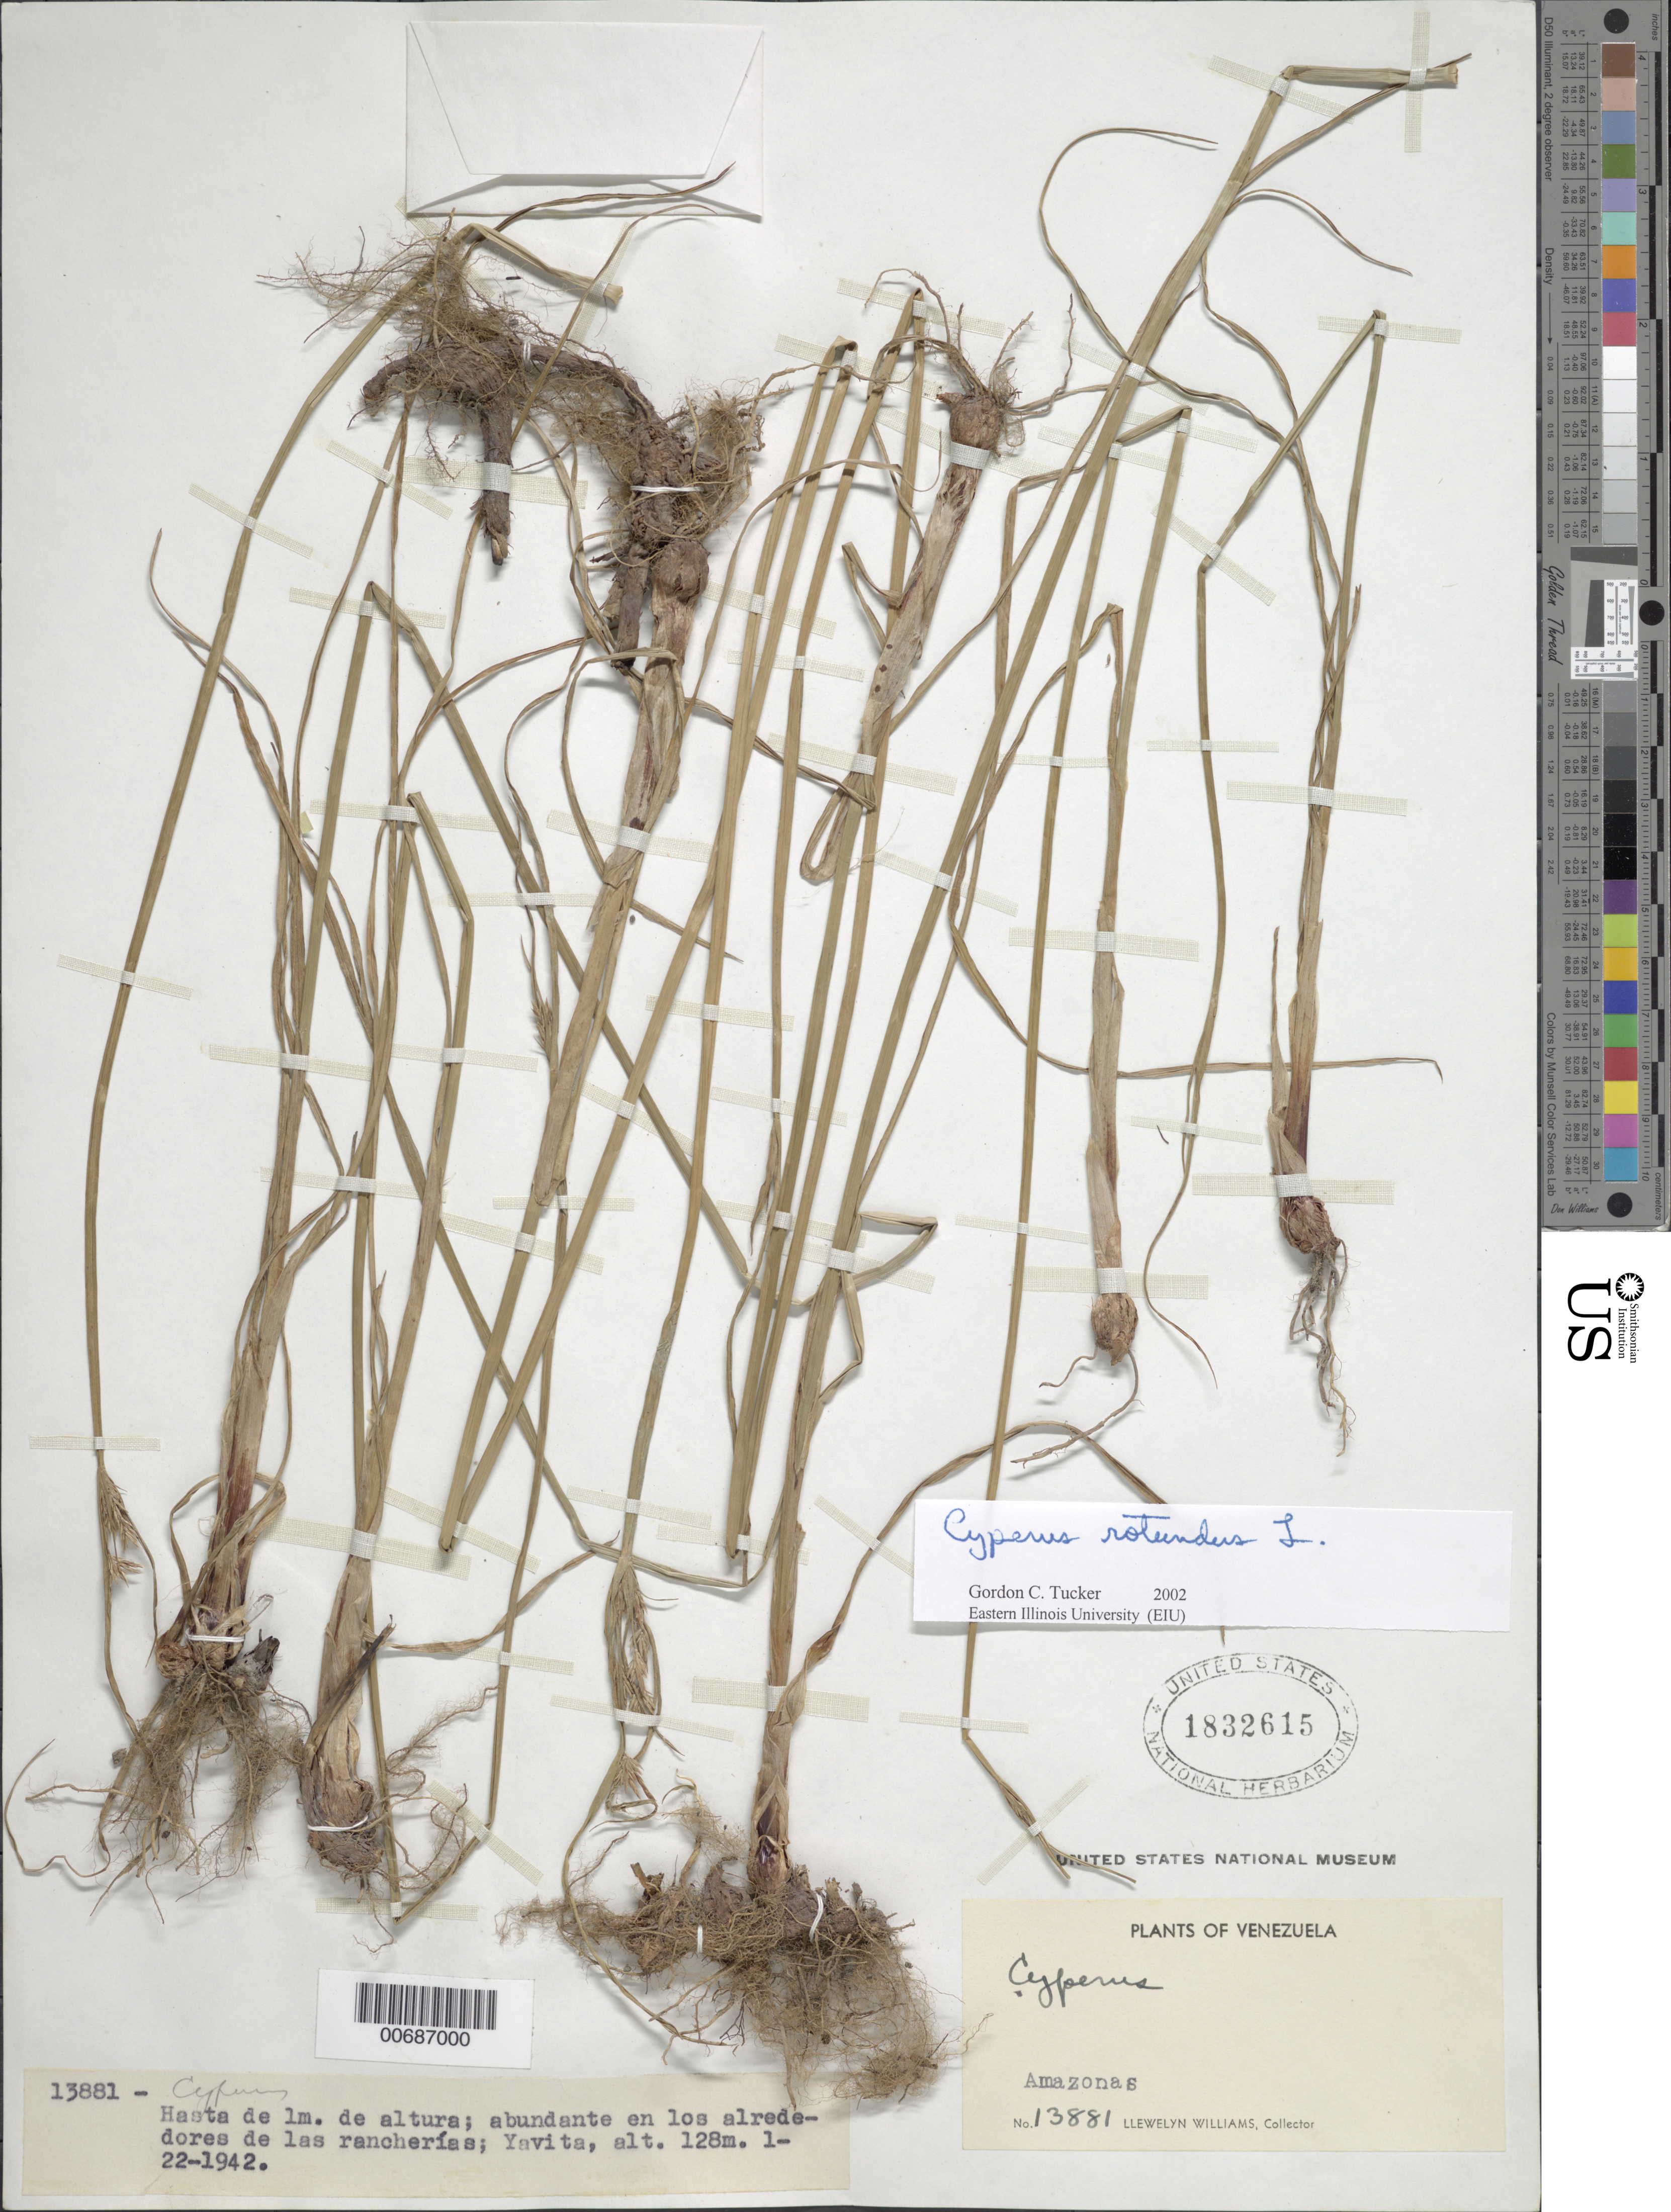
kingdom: Plantae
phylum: Tracheophyta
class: Liliopsida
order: Poales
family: Cyperaceae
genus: Cyperus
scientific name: Cyperus rotundus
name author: L.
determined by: Tucker, G. C.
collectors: Ll. Williams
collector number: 13881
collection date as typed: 22-Jan-42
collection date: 1942-01-22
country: Venezuela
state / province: Amazonas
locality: Yavita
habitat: En los alrededores de las rancherías;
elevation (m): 128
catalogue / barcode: US 1832615